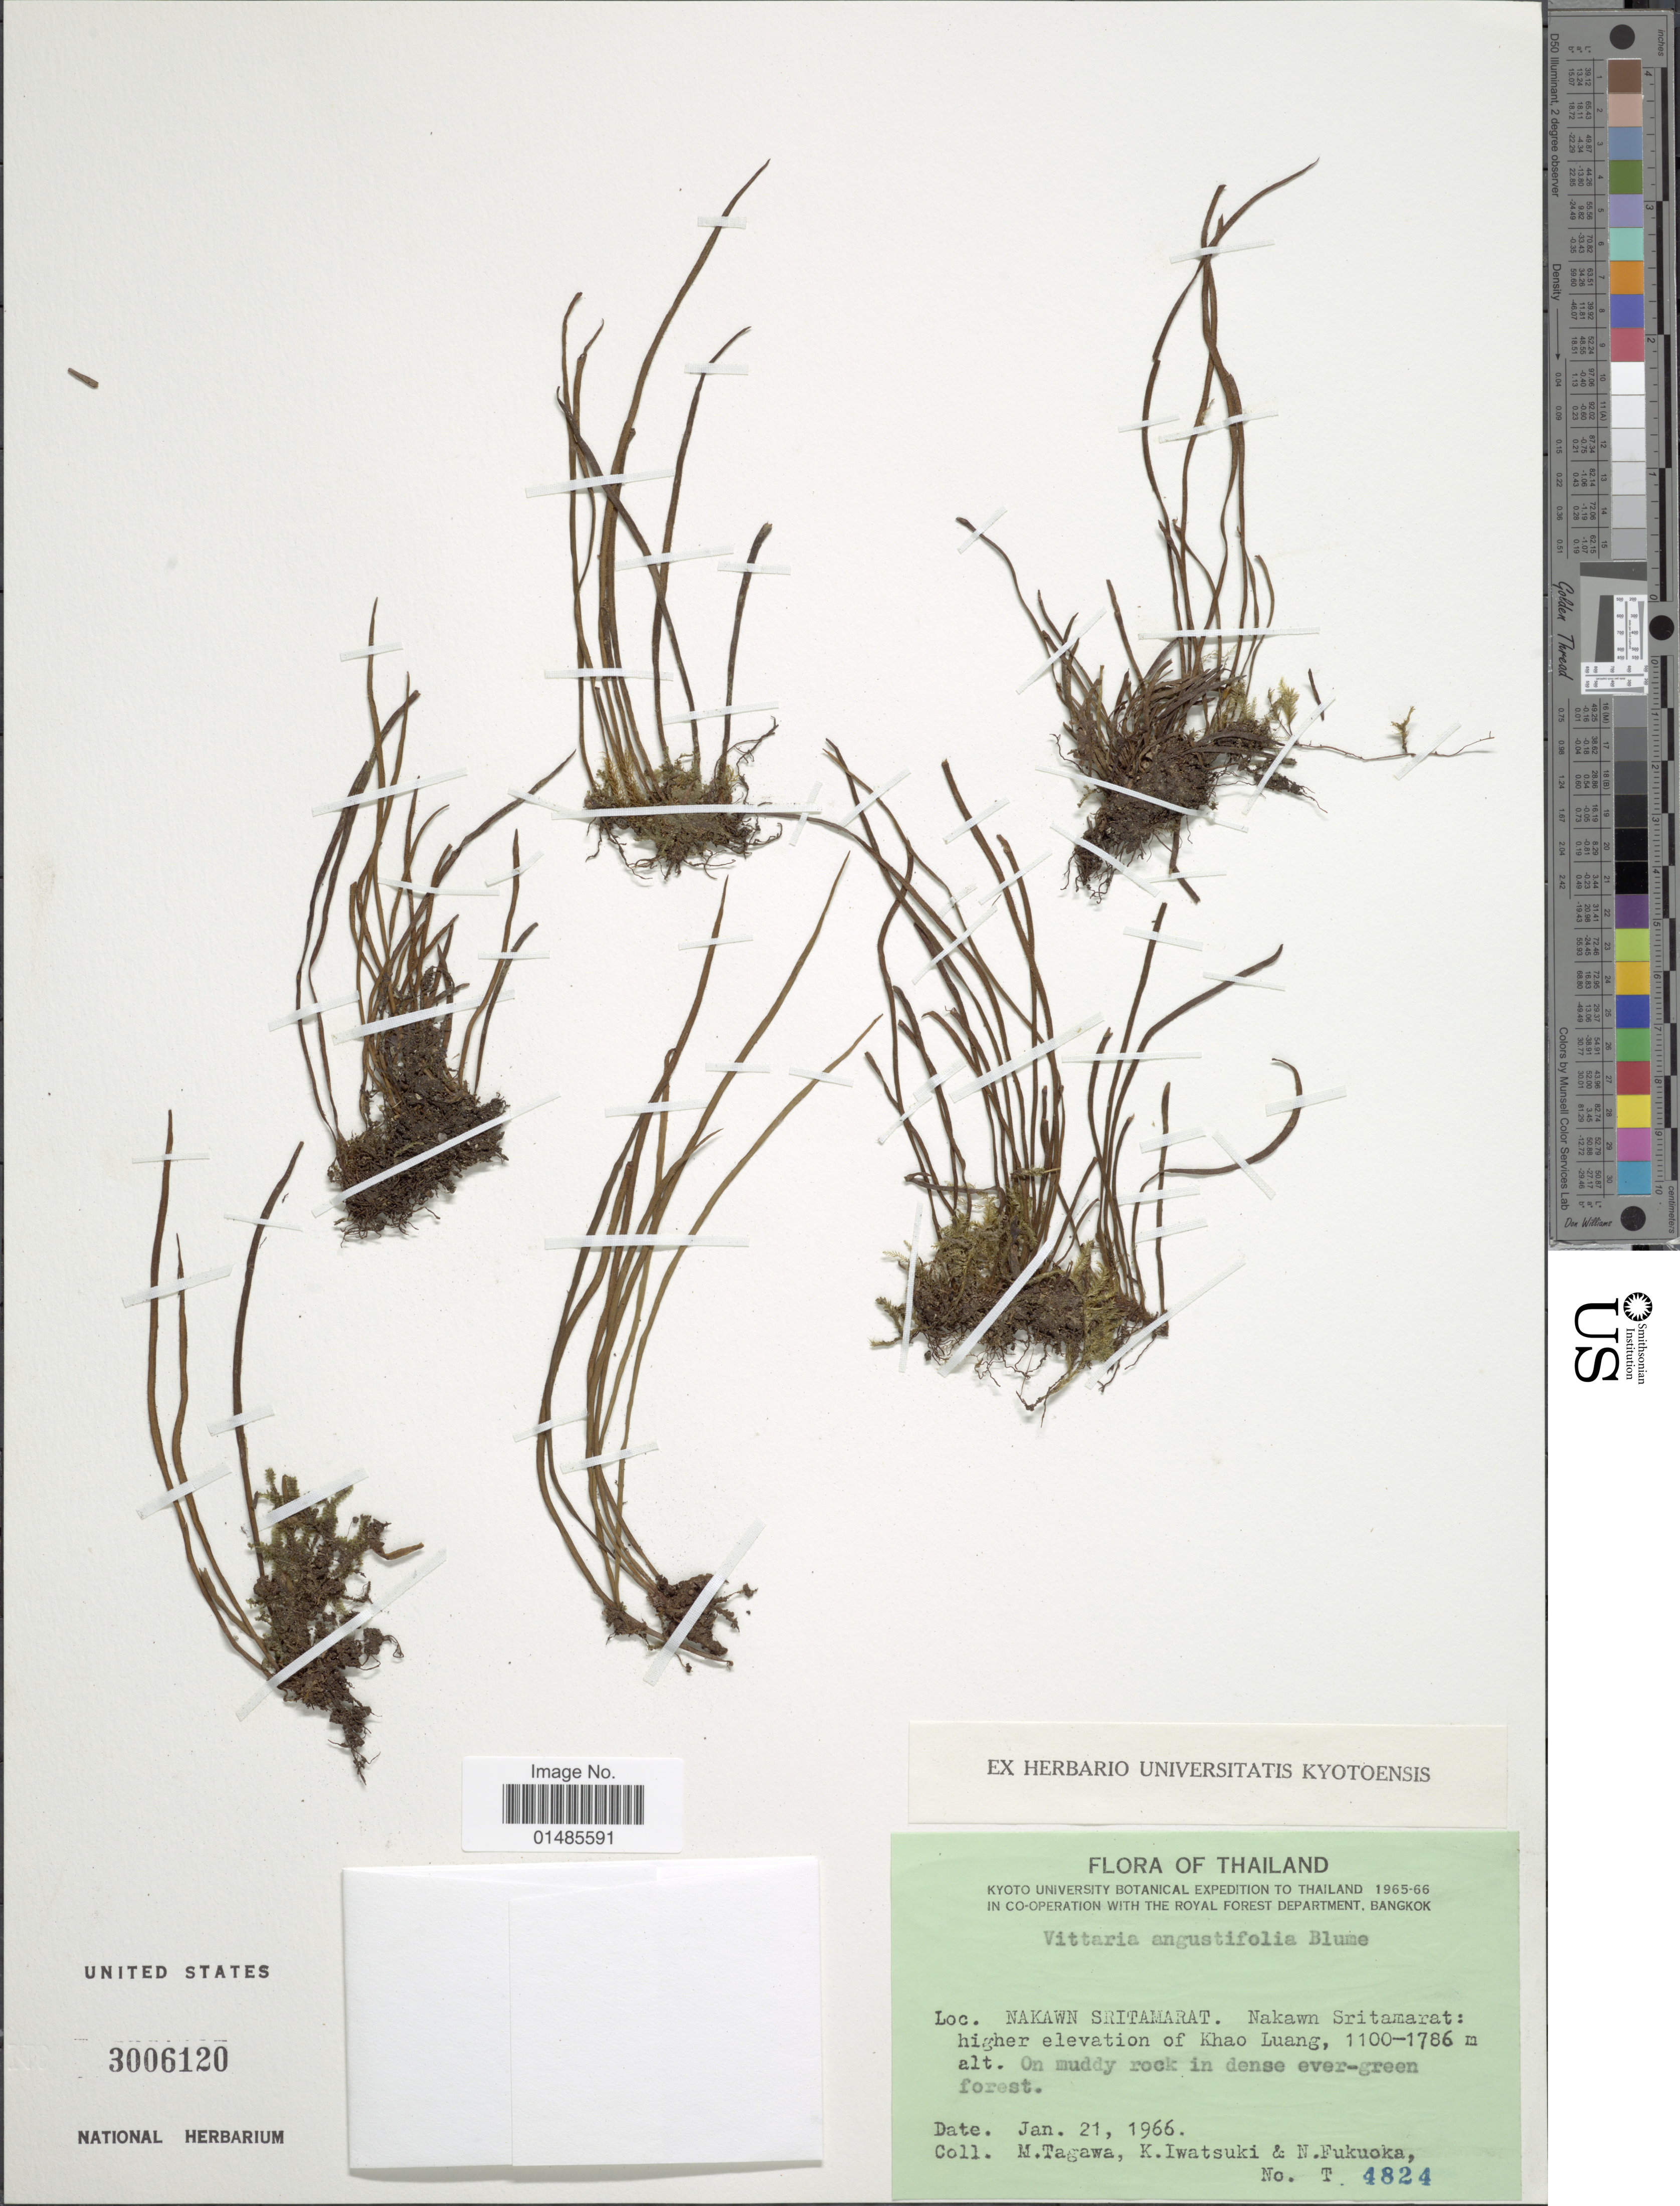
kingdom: Plantae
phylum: Tracheophyta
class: Polypodiopsida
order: Polypodiales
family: Pteridaceae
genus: Haplopteris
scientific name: Haplopteris angustifolia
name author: (Blume) E.H. Crane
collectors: M. Tagawa, K. Iwatsuki & N. Fukuoka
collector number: T 4824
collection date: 1966-01-21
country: Thailand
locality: Nakawn Sritamarat. Nakawn Sritamarat: higher elevation of Khao Luang.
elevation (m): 1100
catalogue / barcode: US 3006120